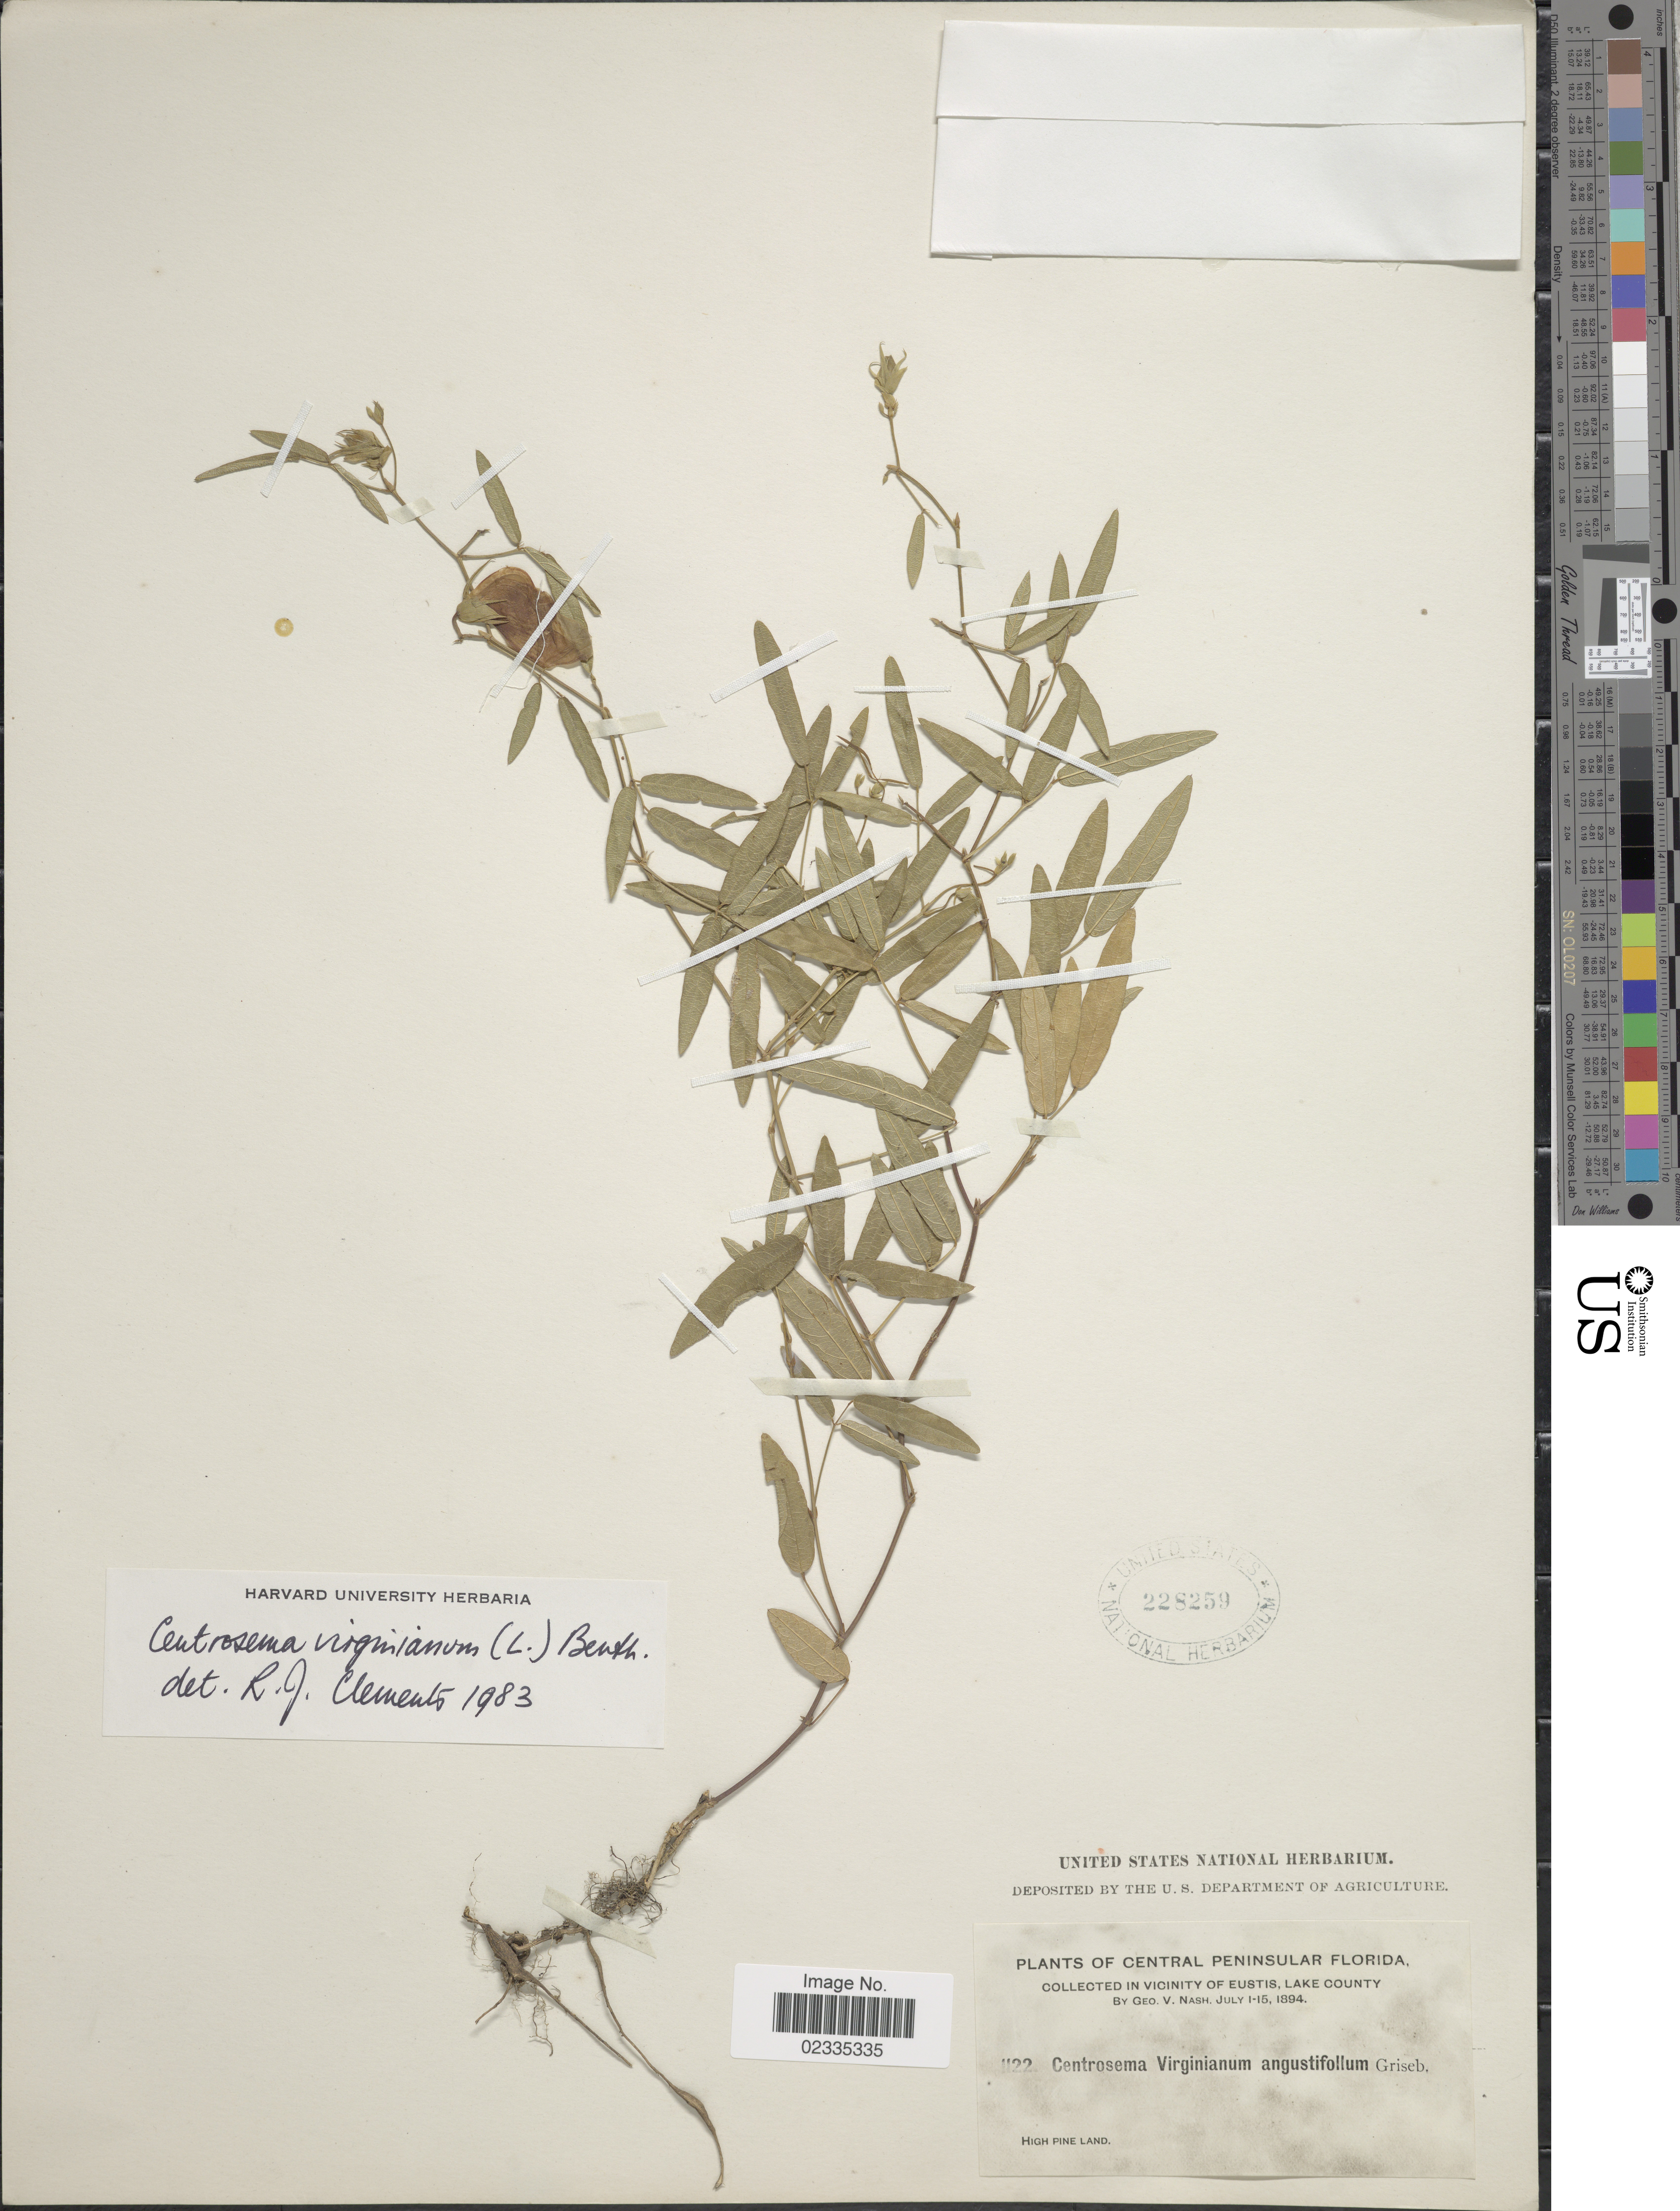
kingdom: Plantae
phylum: Tracheophyta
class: Magnoliopsida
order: Fabales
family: Fabaceae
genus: Centrosema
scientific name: Centrosema virginianum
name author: (L.) Benth.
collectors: G. V. Nash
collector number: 1122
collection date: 1894-07-01/1894-07-15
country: United States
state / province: Florida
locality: Central Peninsular Florida, in vicinity of Eustis, Lake County. High Pine Land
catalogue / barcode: US 228259